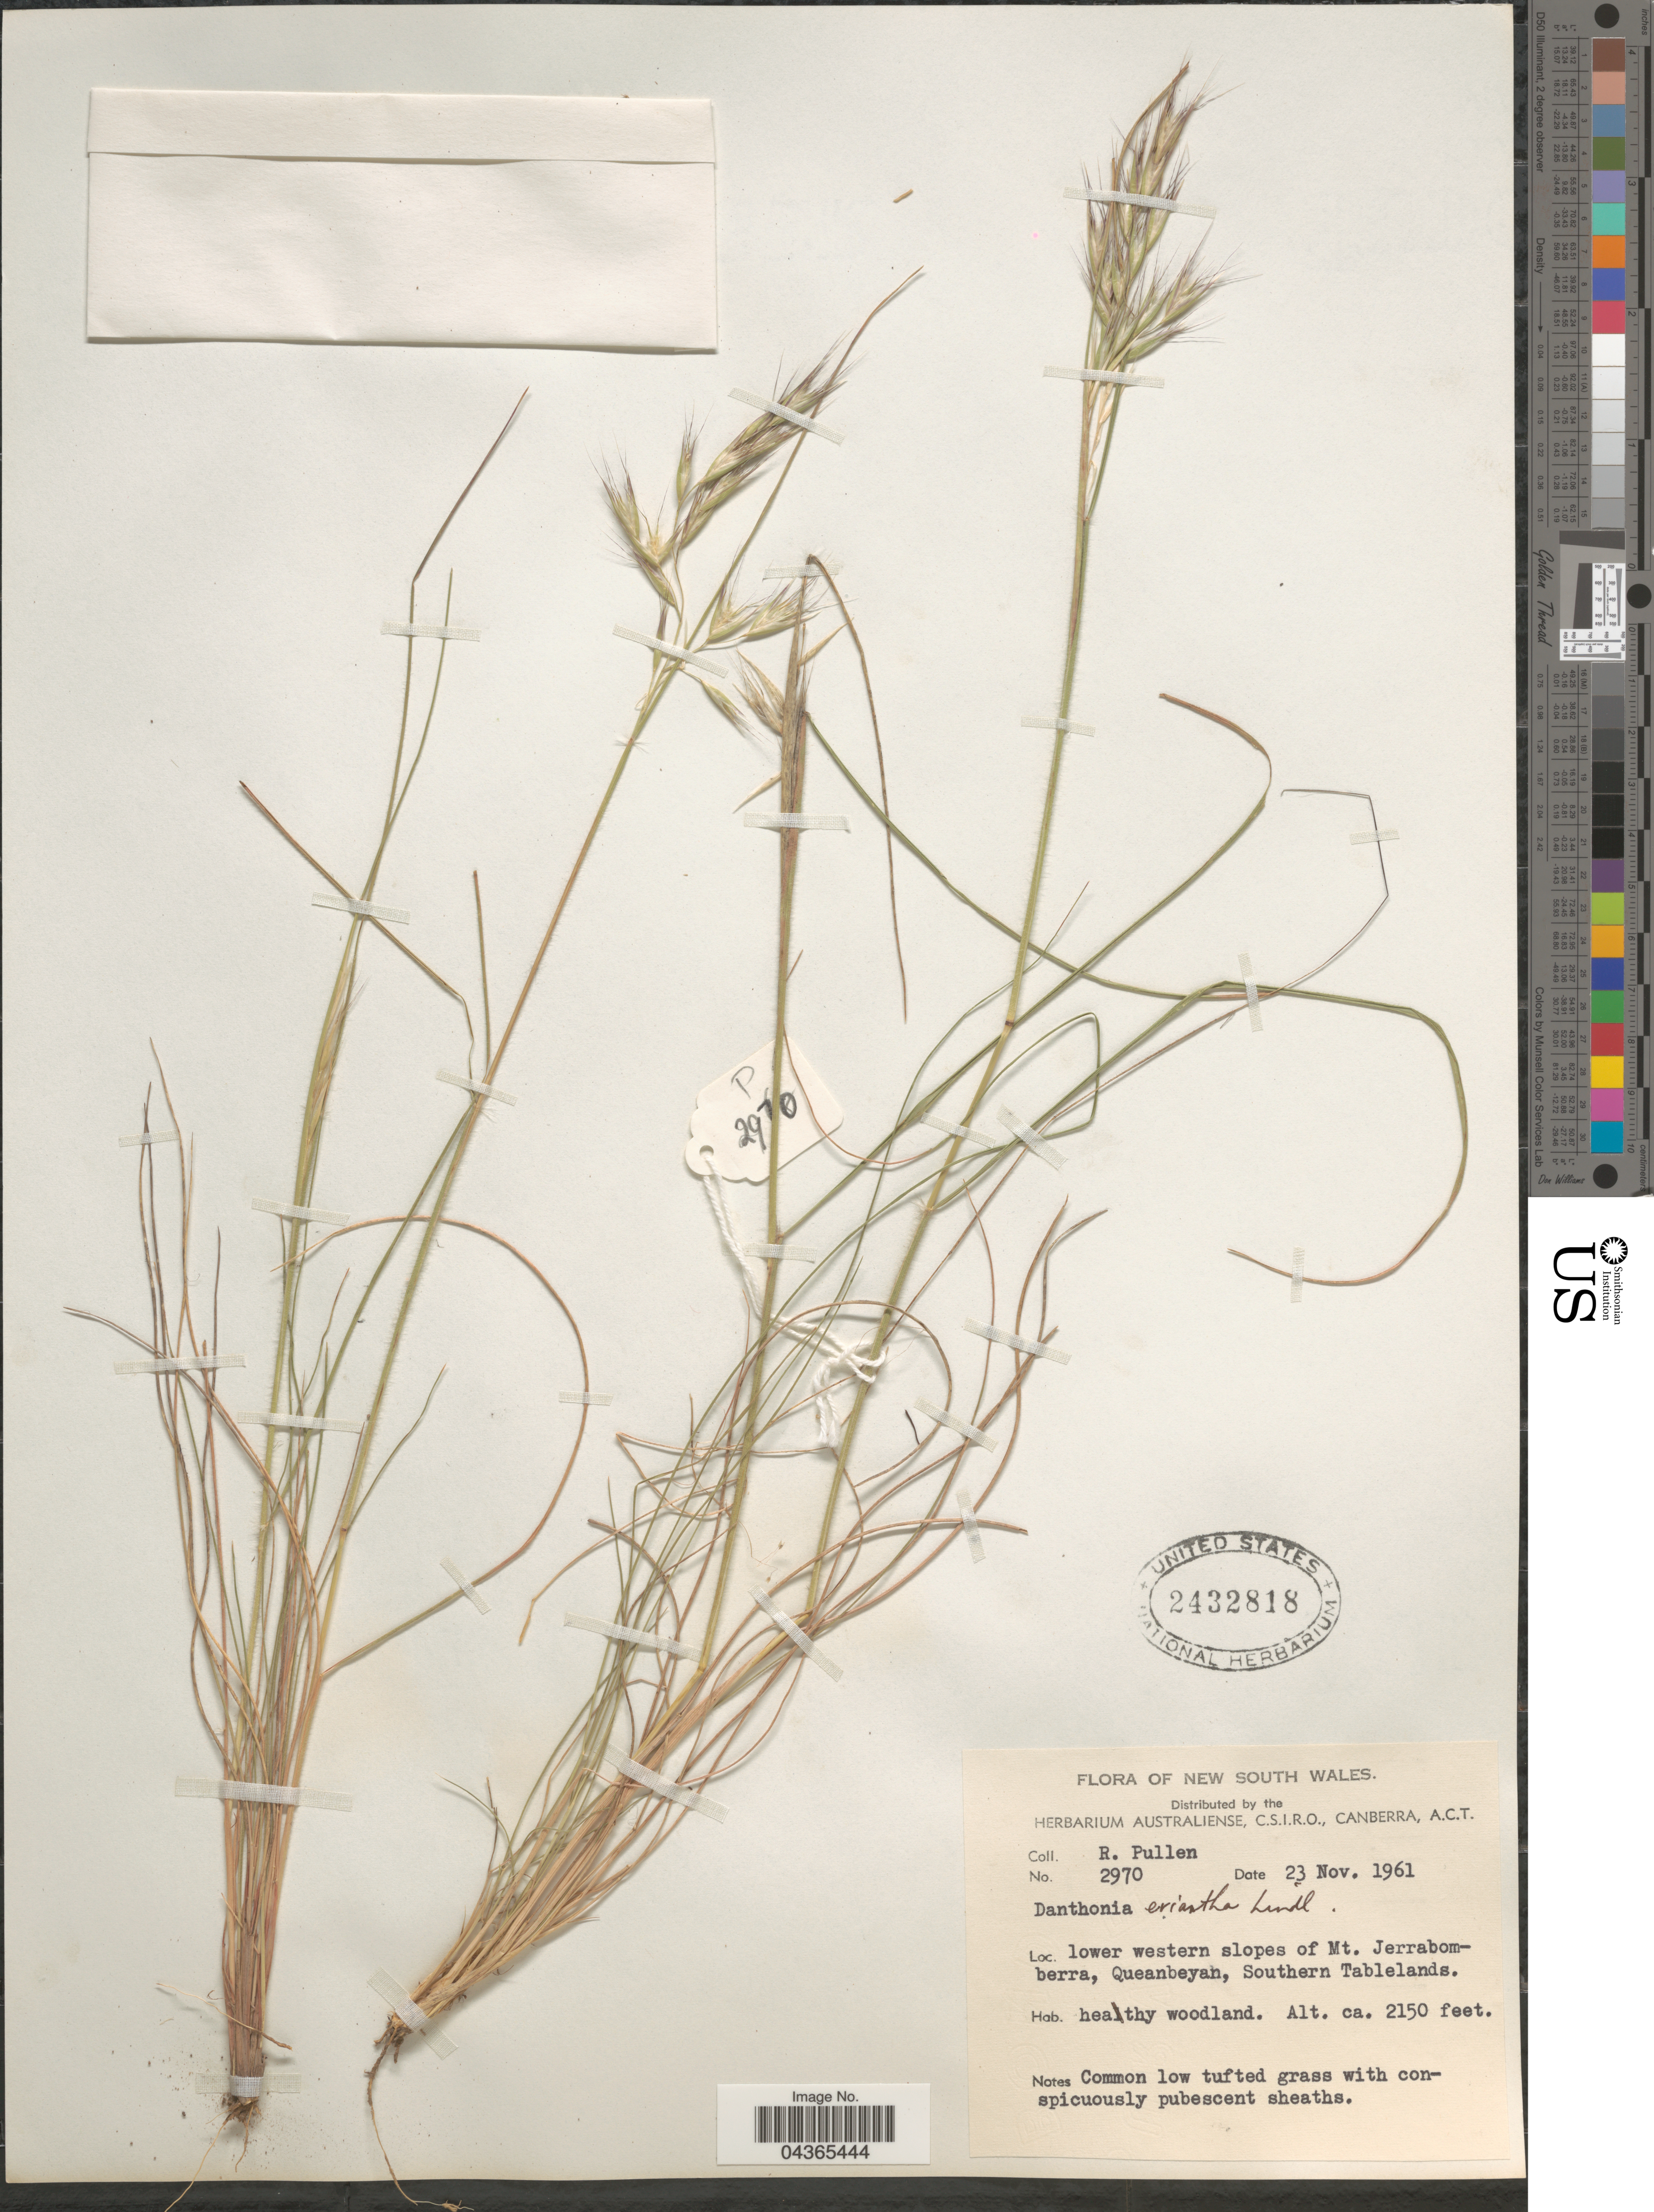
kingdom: Plantae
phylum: Tracheophyta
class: Liliopsida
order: Poales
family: Poaceae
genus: Rytidosperma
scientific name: Rytidosperma erianthum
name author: (Lindl.) Connor & Edgar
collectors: R. Pullen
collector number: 2970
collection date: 1961-11-23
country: Australia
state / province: New South Wales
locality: Lower western slopes of Mt. Jerrabomberra, Queanbeyah, Southern Tablelands.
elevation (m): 655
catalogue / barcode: US 2432818